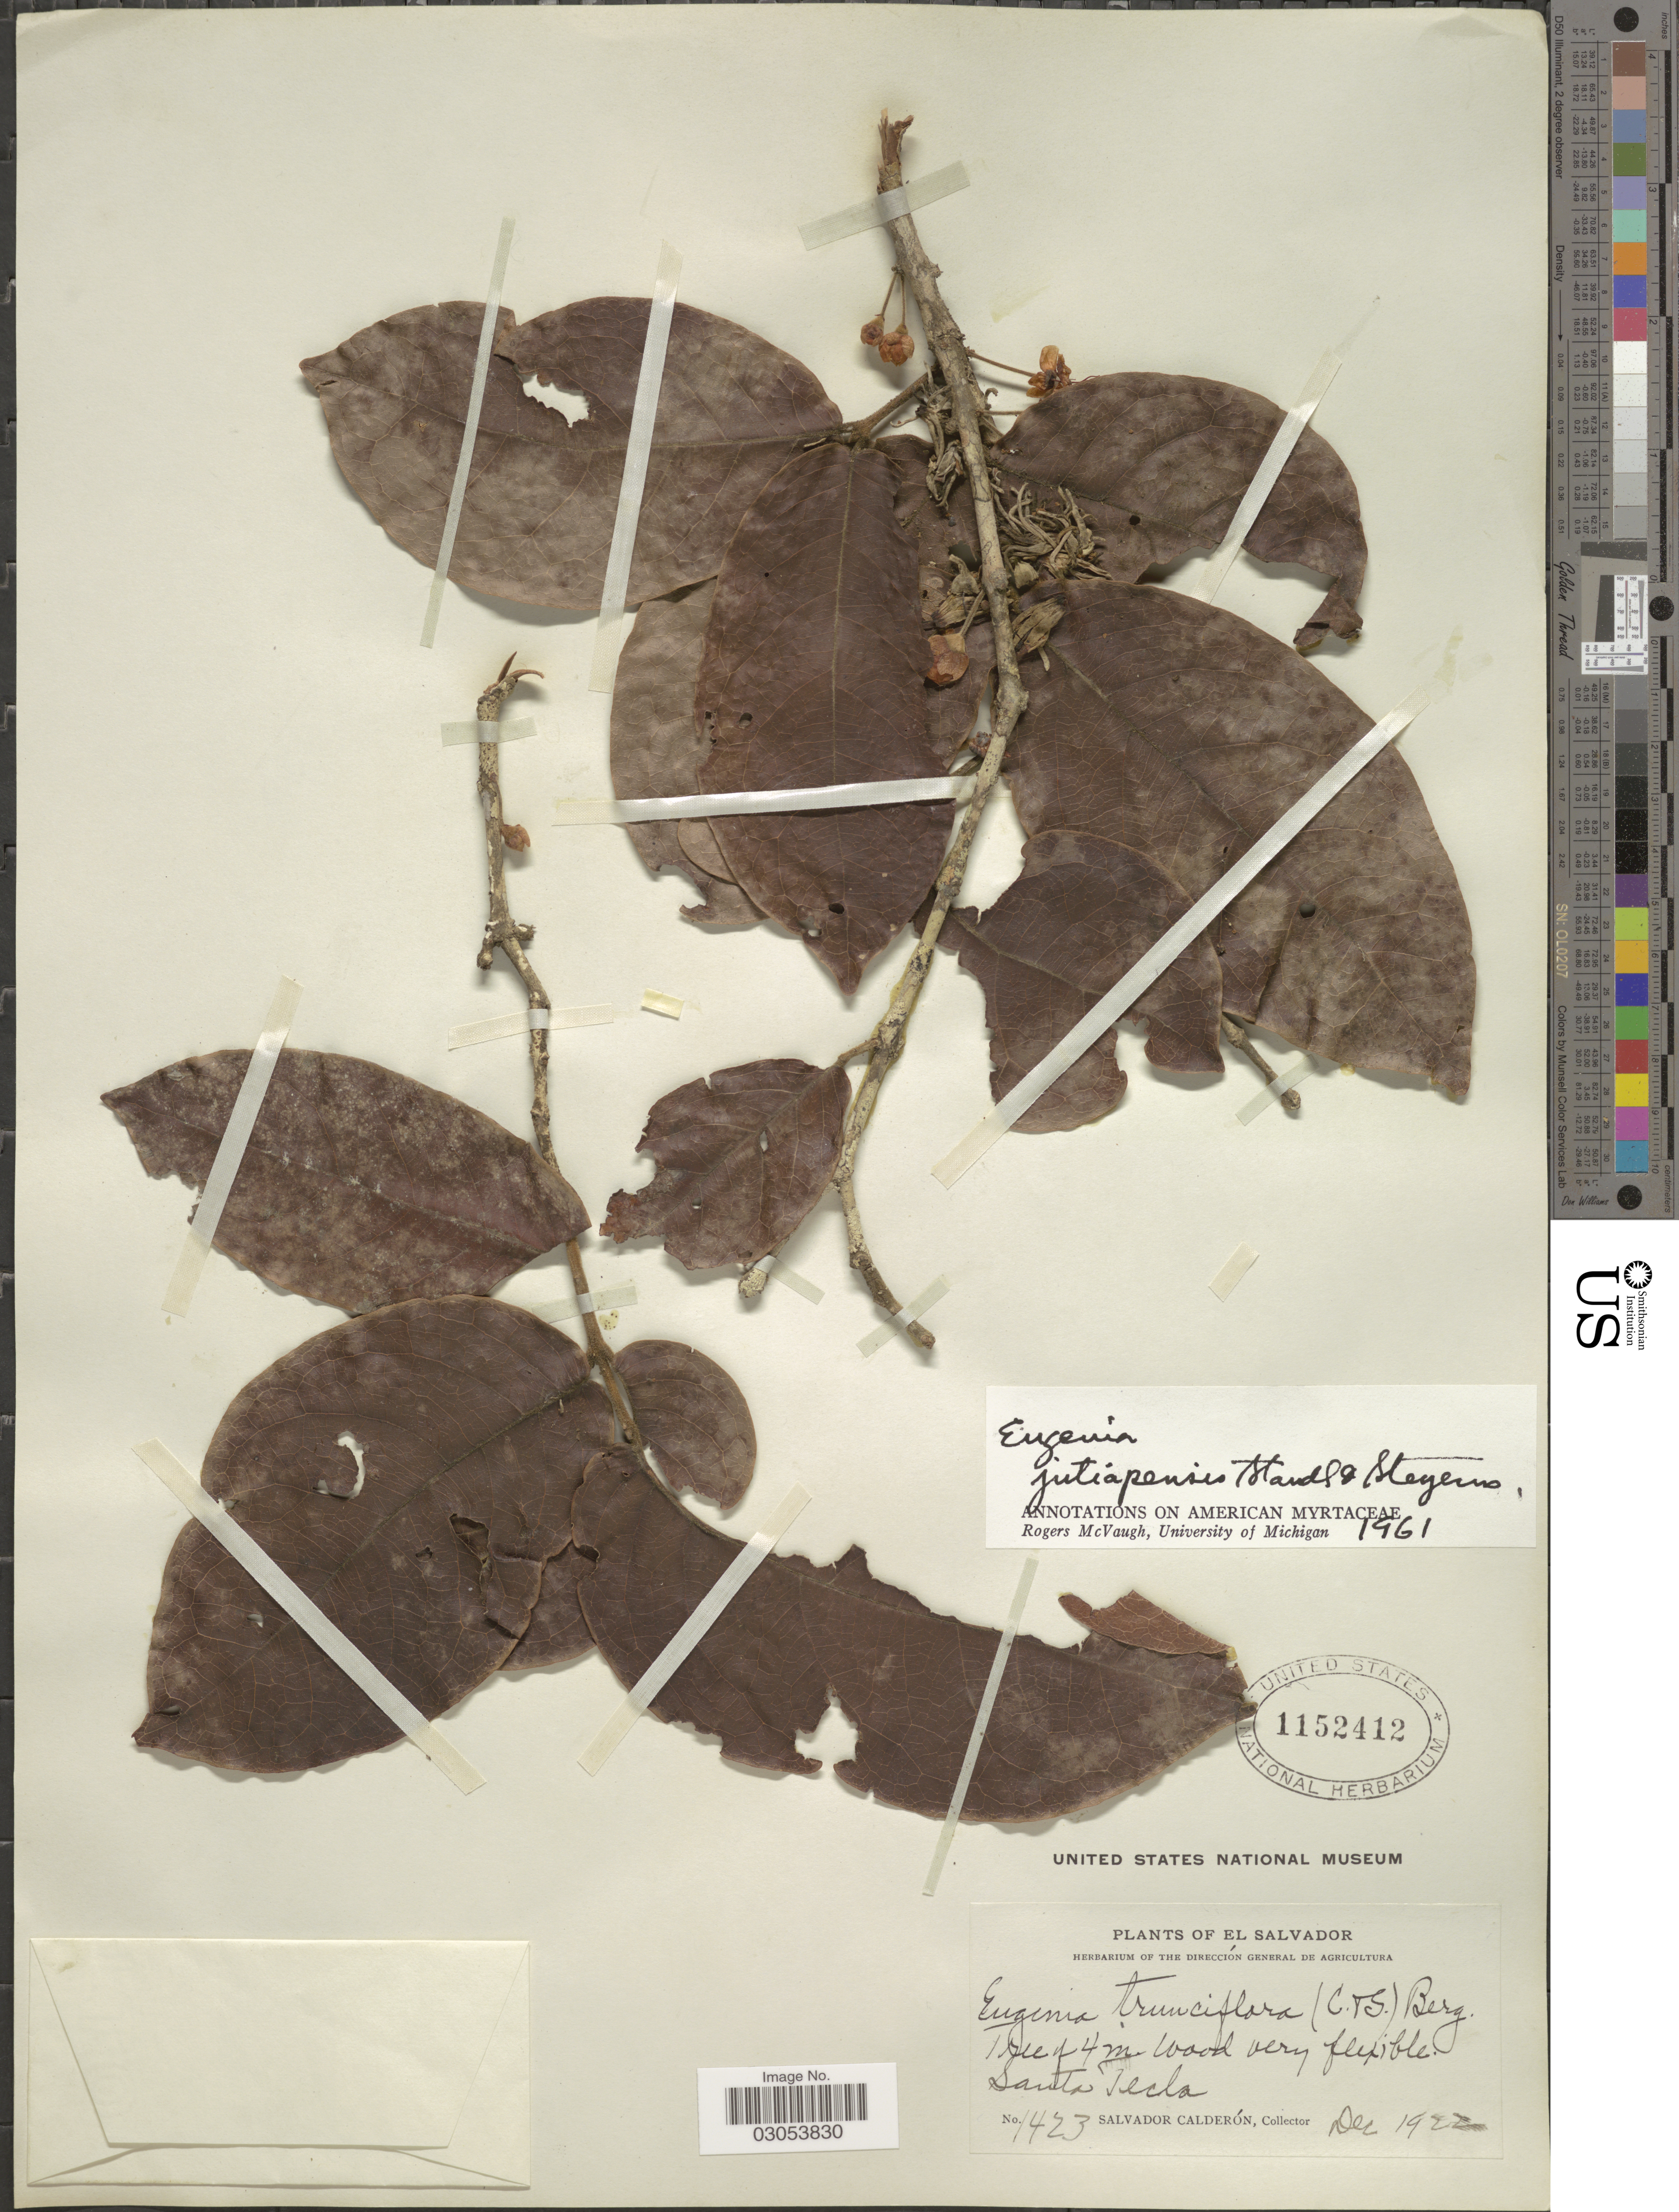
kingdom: Plantae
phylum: Tracheophyta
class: Magnoliopsida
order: Myrtales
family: Myrtaceae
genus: Eugenia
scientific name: Eugenia jutiapensis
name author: Standl. & Steyerm.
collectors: S. Calderón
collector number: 1423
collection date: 1922-12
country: El Salvador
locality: Santa Tecla.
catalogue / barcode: US 1152412